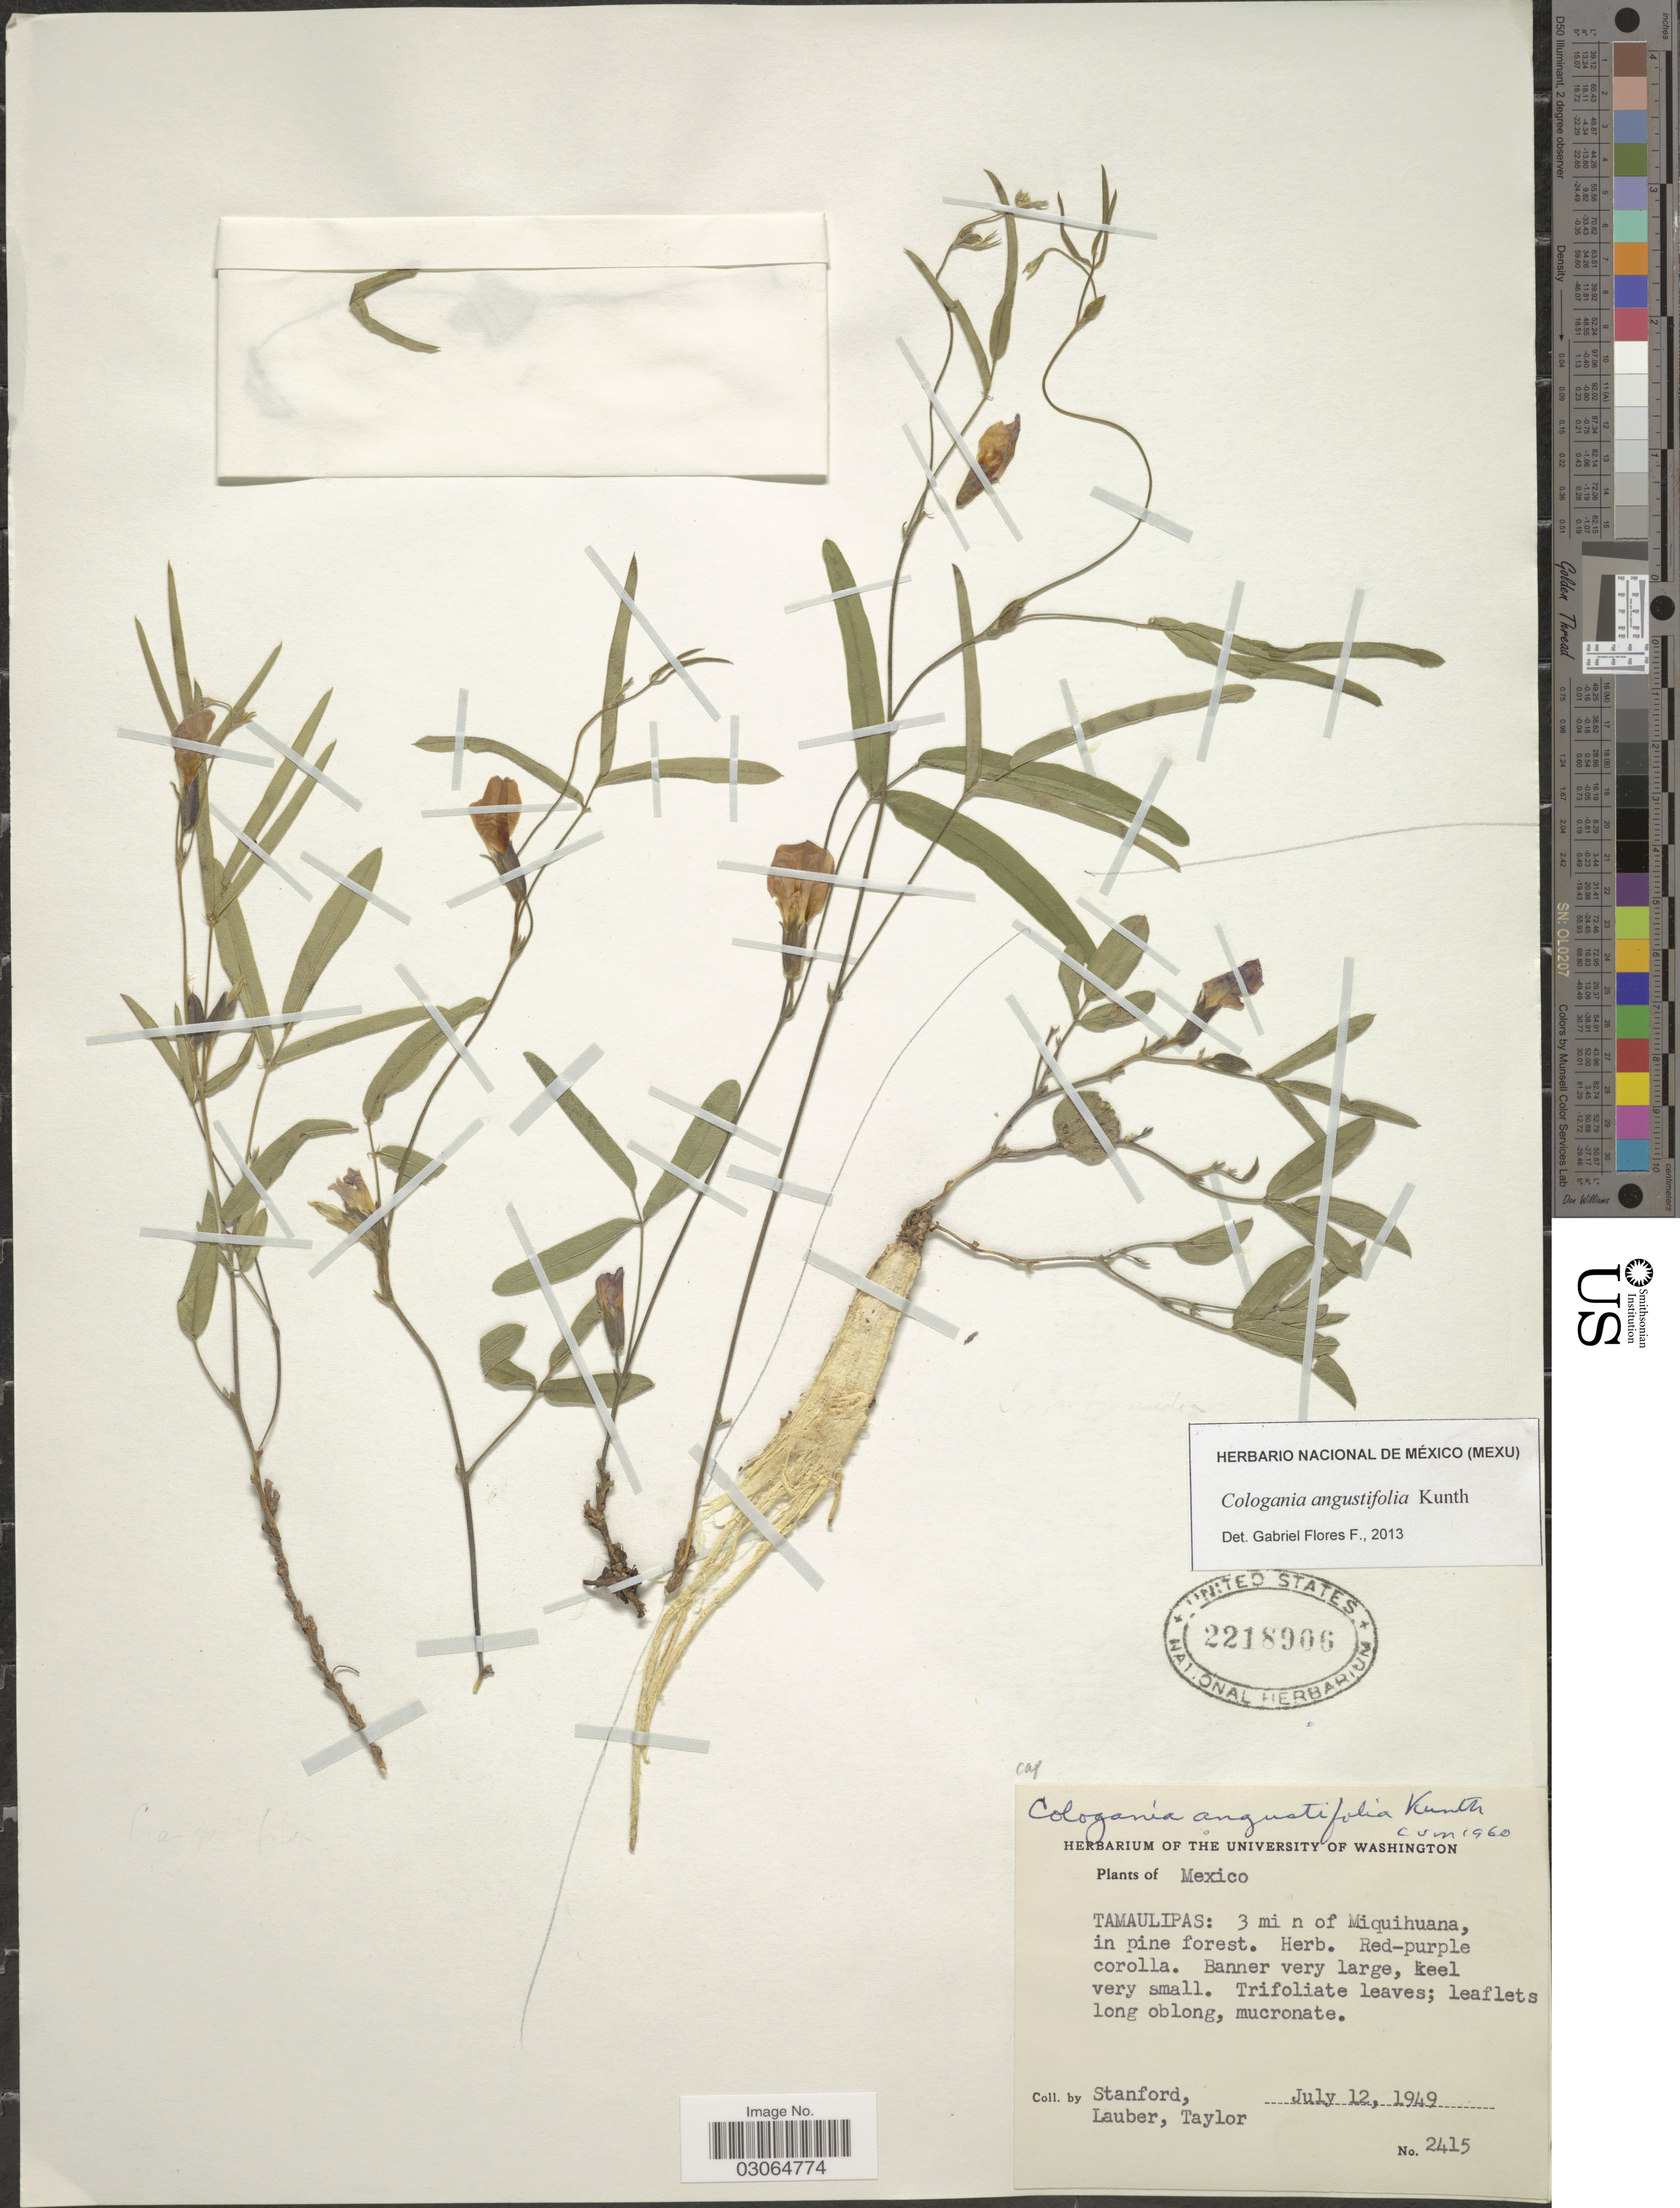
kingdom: Plantae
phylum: Tracheophyta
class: Magnoliopsida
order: Fabales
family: Fabaceae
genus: Cologania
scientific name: Cologania angustifolia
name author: Kunth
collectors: -. Stanford, -. Lauber & -. Taylor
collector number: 2415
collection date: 1949-07-12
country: Mexico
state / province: Tamaulipas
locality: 3 mi n of Miquihuana.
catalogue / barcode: US 2218906